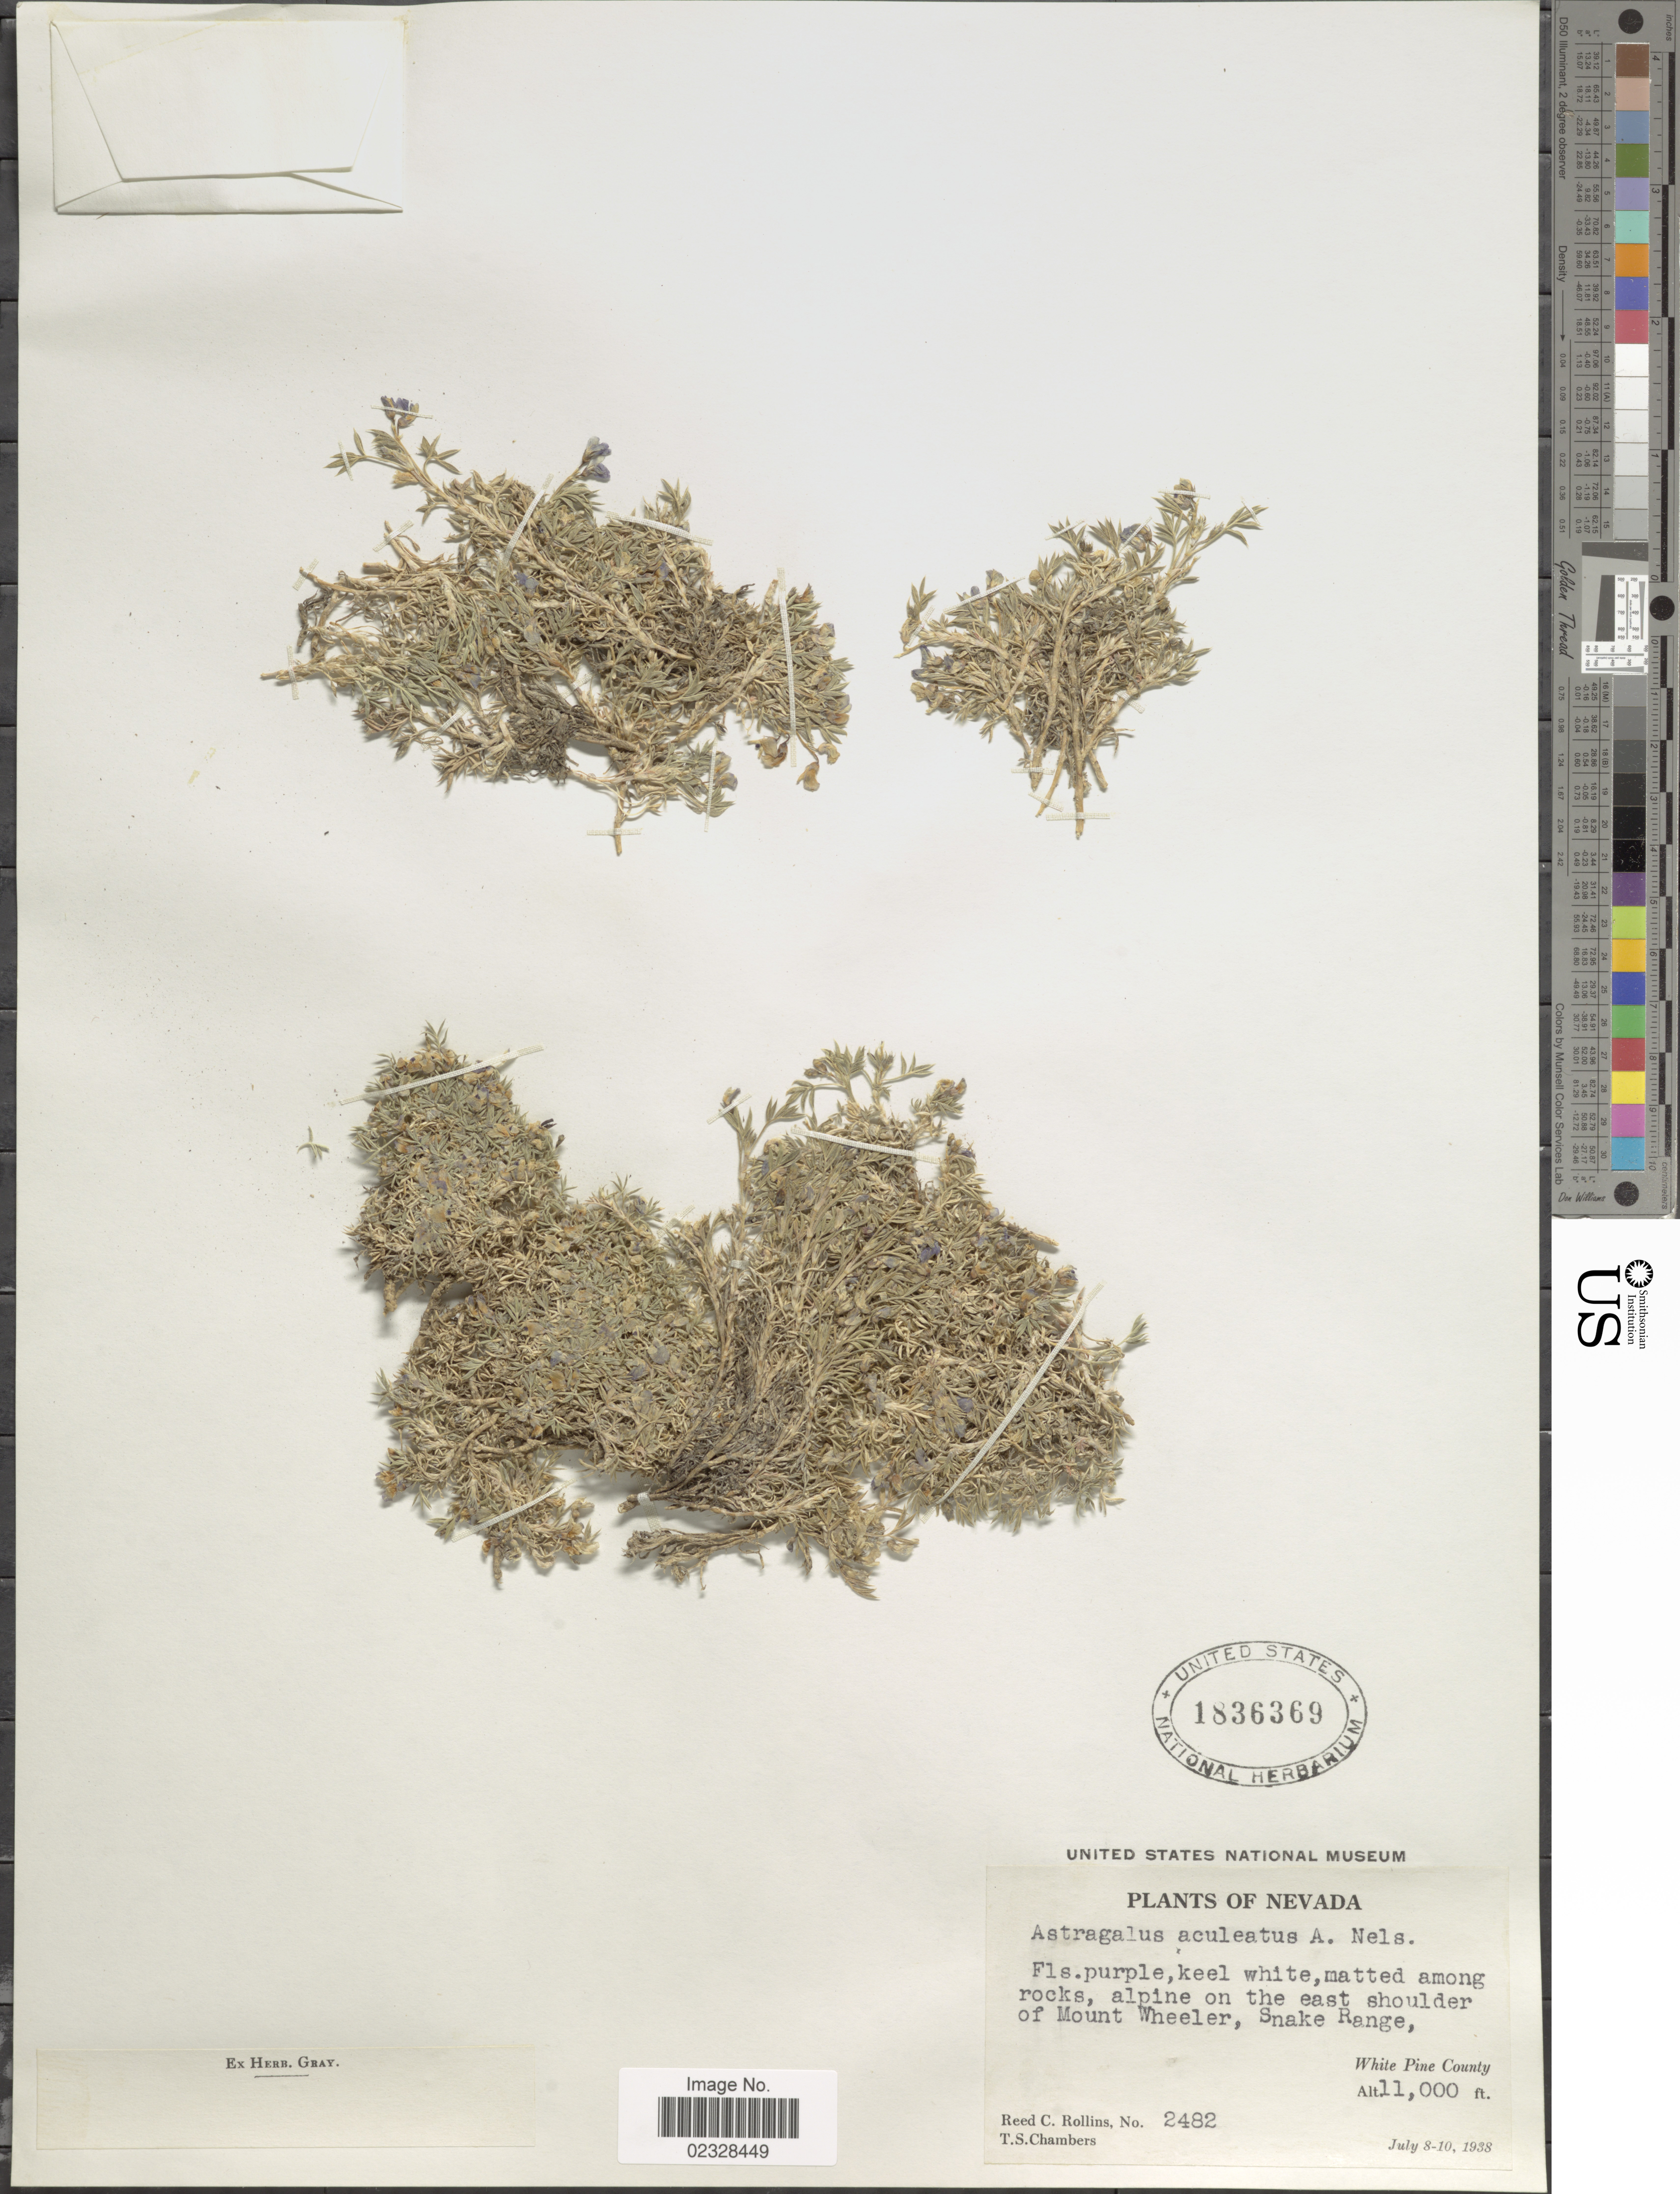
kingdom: Plantae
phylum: Tracheophyta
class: Magnoliopsida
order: Fabales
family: Fabaceae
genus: Astragalus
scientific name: Astragalus aculeatus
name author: A. Nelson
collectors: R. C. Rollins & T. Chambers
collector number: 2482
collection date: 1938-07-08/1938-07-10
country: United States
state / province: Nevada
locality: Alpine on the east shoulder of Mount Wheeler, Snake Range, White Pine County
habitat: matted among rocks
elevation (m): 3353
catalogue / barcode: US 1836369